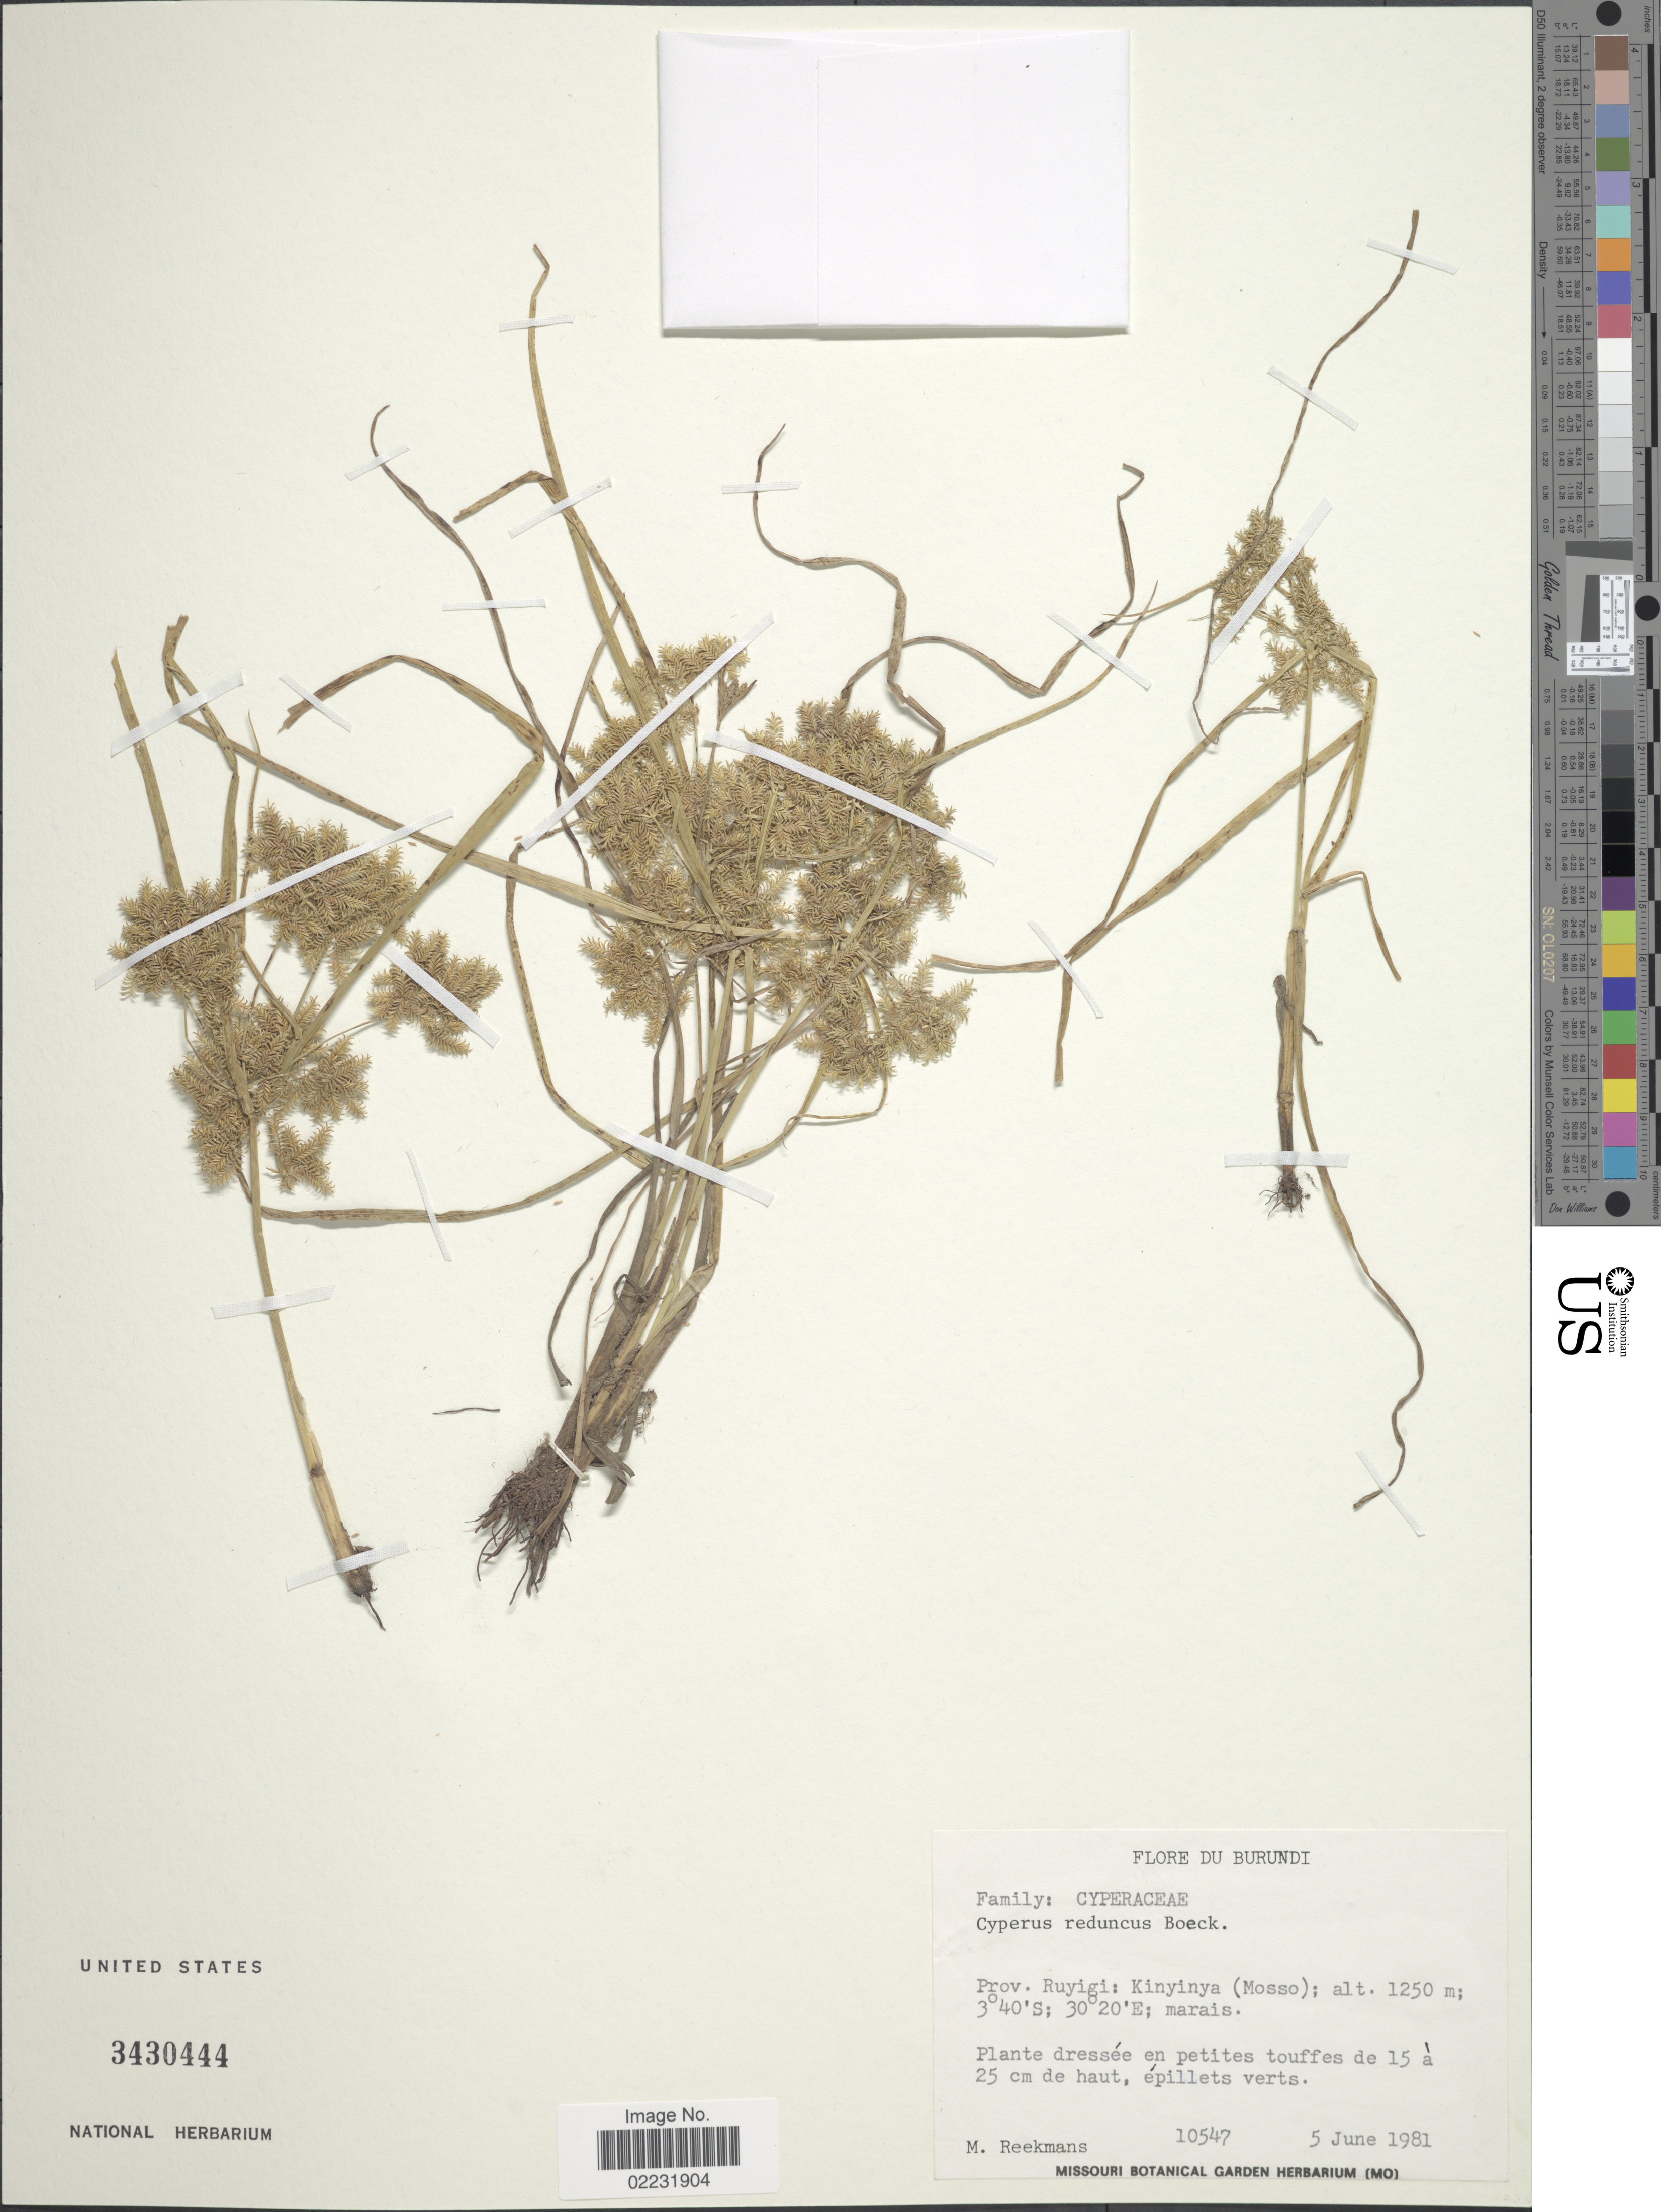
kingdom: Plantae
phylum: Tracheophyta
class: Liliopsida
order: Poales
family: Cyperaceae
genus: Cyperus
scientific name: Cyperus reduncus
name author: Hochst. ex Boeckeler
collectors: M. Reekmans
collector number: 10547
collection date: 1981-06-05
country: Burundi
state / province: Ruyigi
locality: Du Burundi, Prov. Ruyigi: Kinyinya (Mosso)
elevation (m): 1250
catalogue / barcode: US 3430444